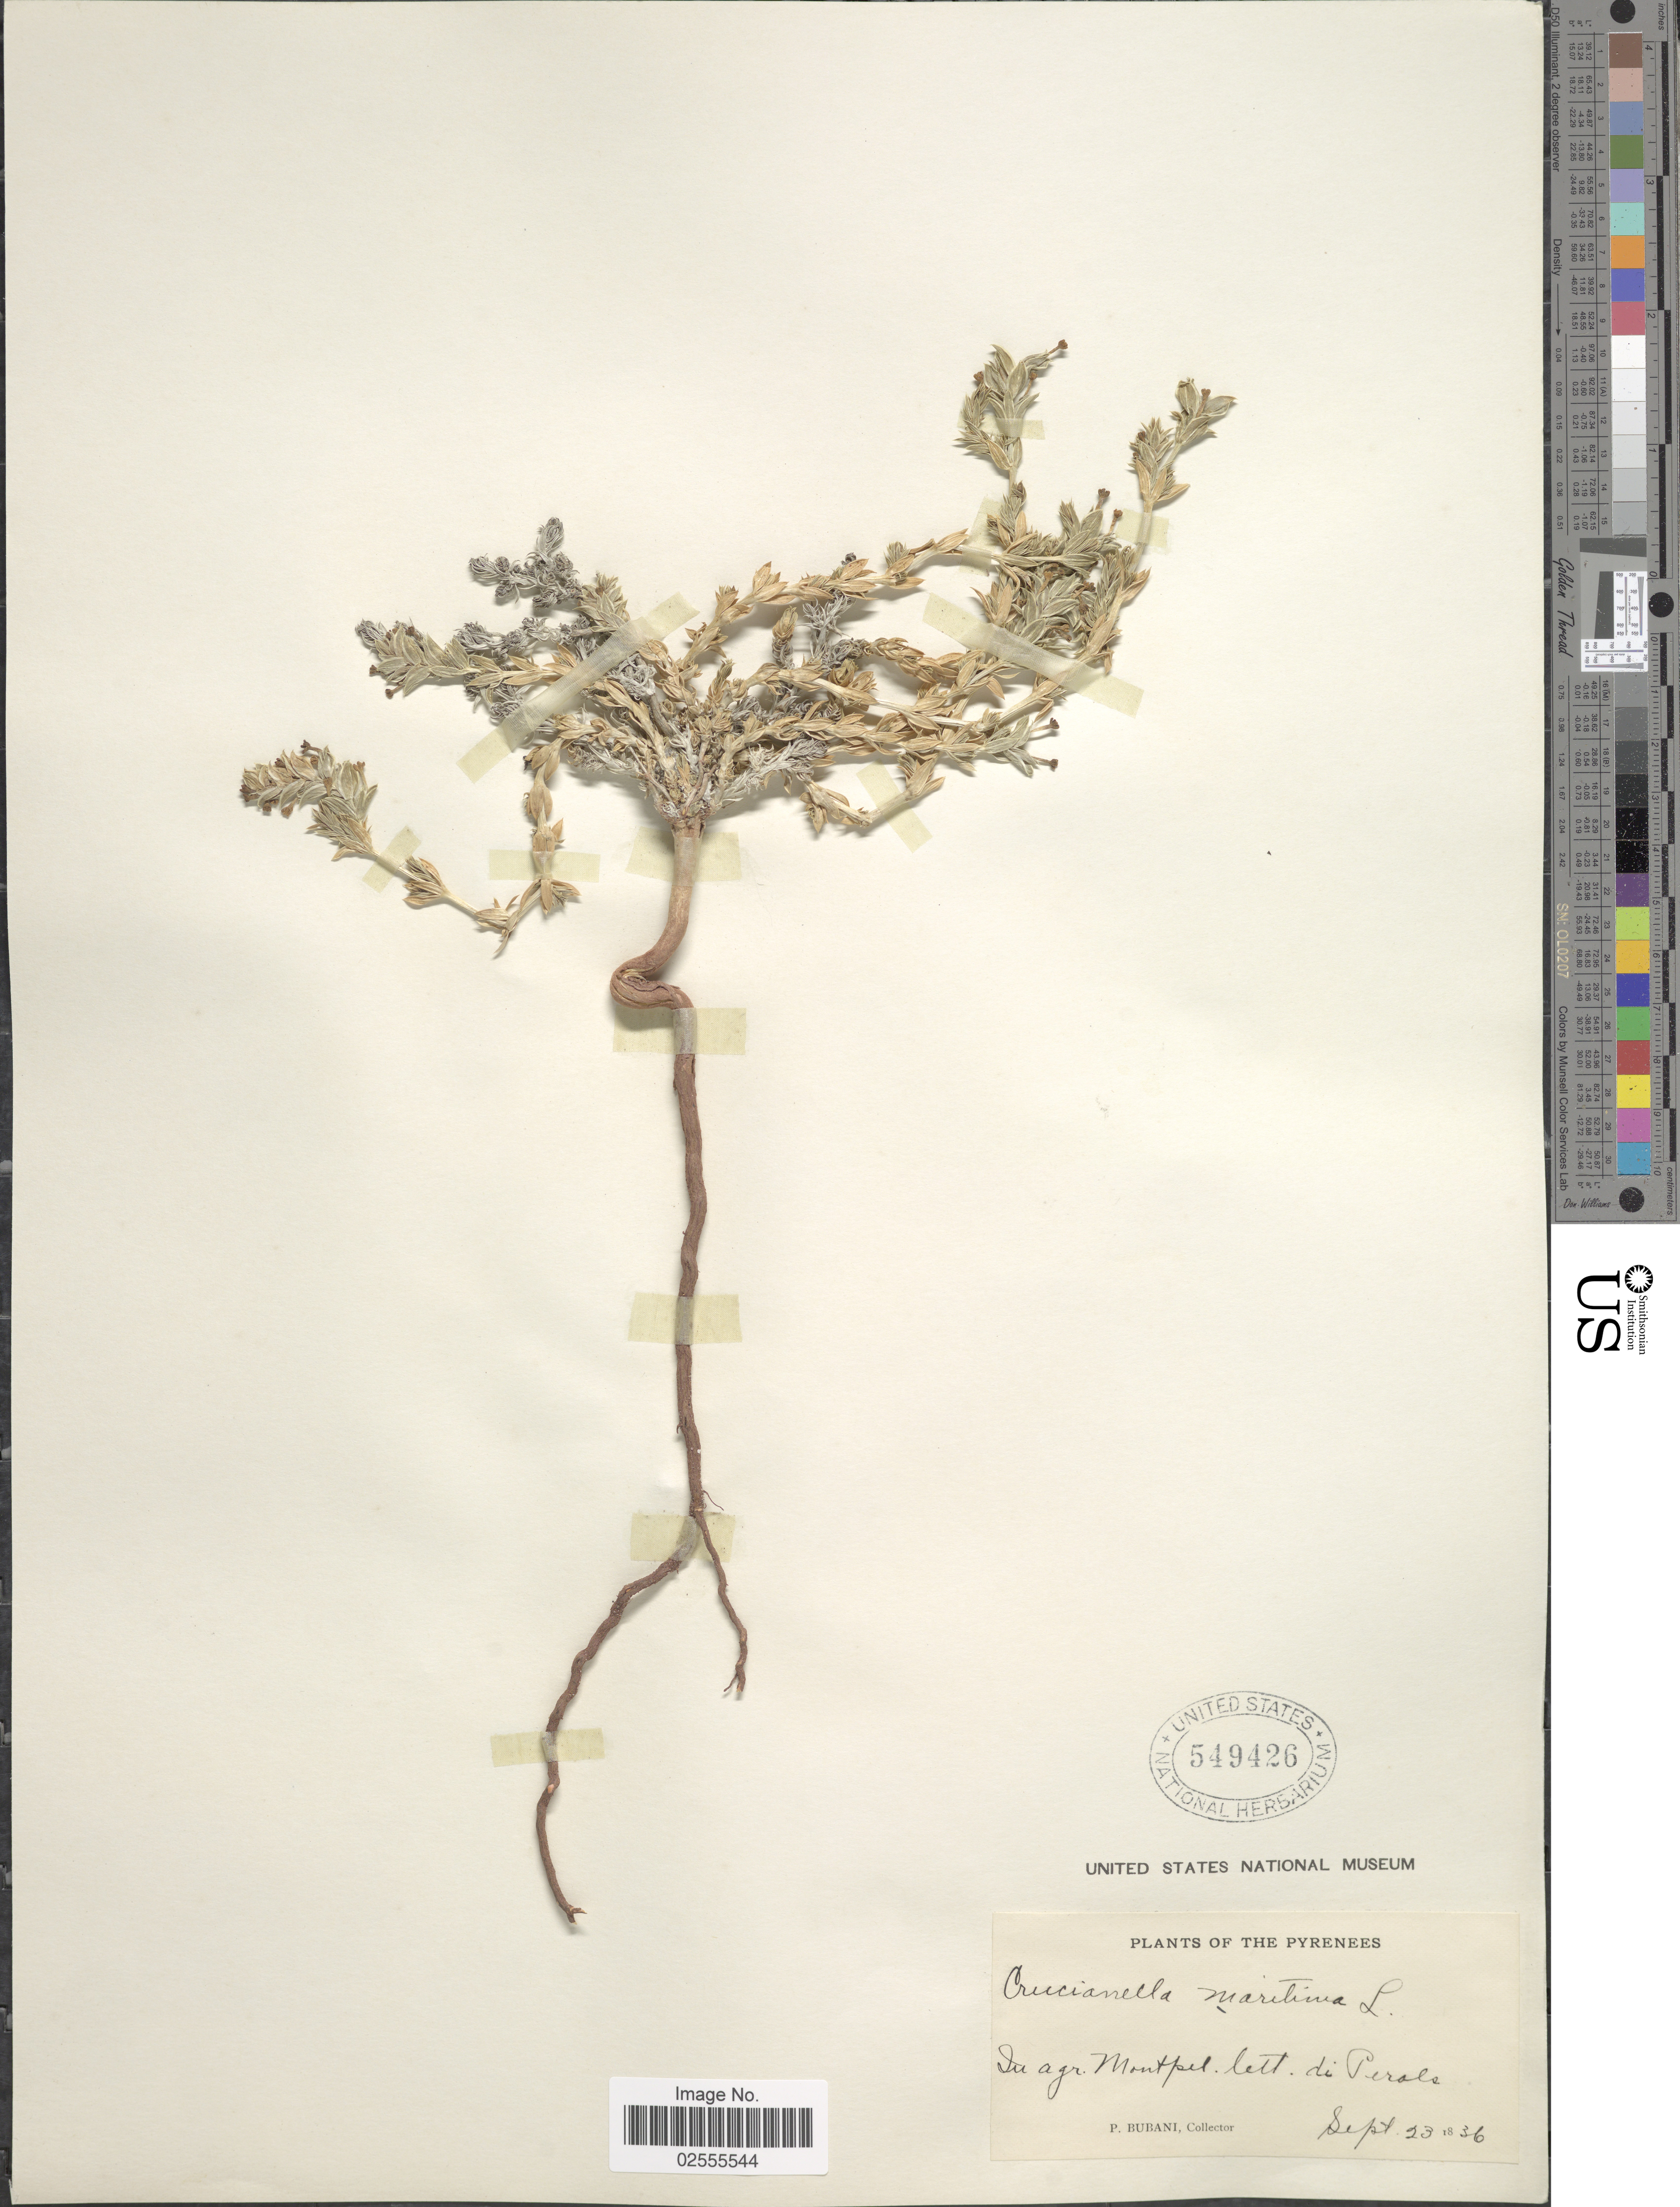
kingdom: Plantae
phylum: Tracheophyta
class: Magnoliopsida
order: Gentianales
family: Rubiaceae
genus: Crucianella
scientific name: Crucianella maritima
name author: L.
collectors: P. Bubani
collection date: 1836-09-23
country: France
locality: The Pyrenees, In agr. Montpel. lect. de Perols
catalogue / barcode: US 549426